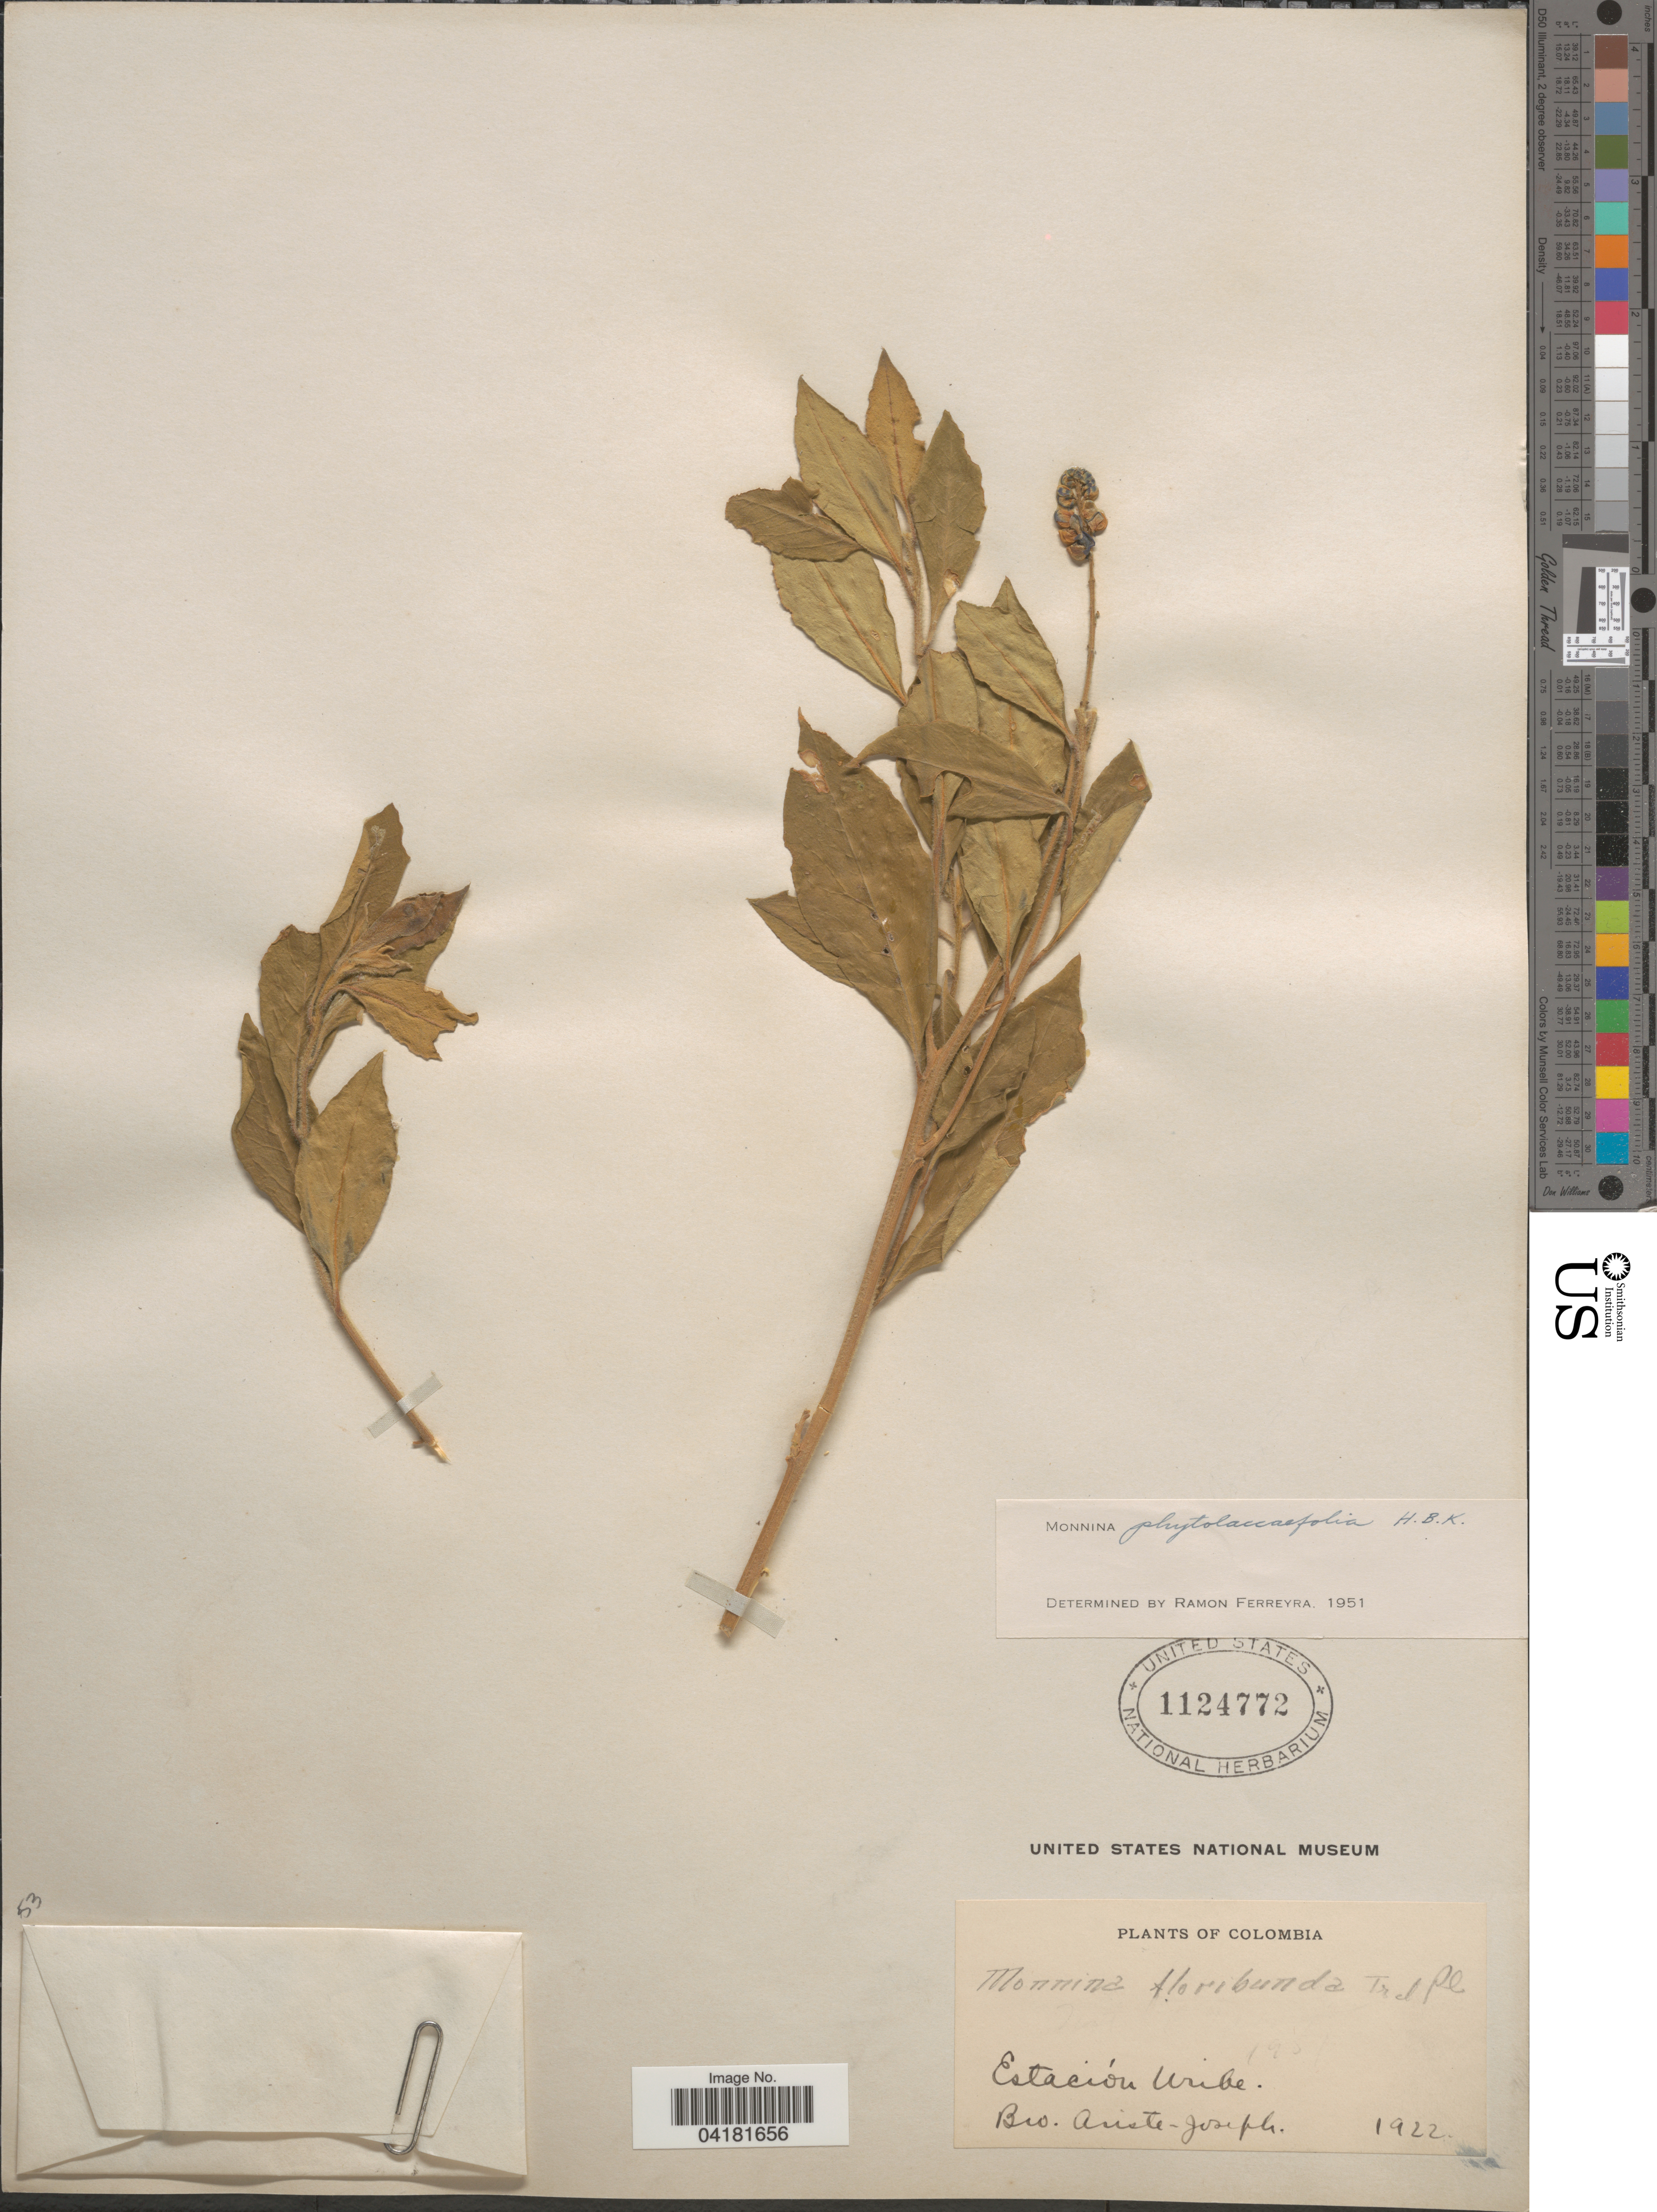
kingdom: Plantae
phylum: Tracheophyta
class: Magnoliopsida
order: Fabales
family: Polygalaceae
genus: Monnina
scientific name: Monnina phytolaccifolia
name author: Kunth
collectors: Bro. Ariste-Joseph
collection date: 1922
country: Colombia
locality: Estación Uribe.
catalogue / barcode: US 1124772